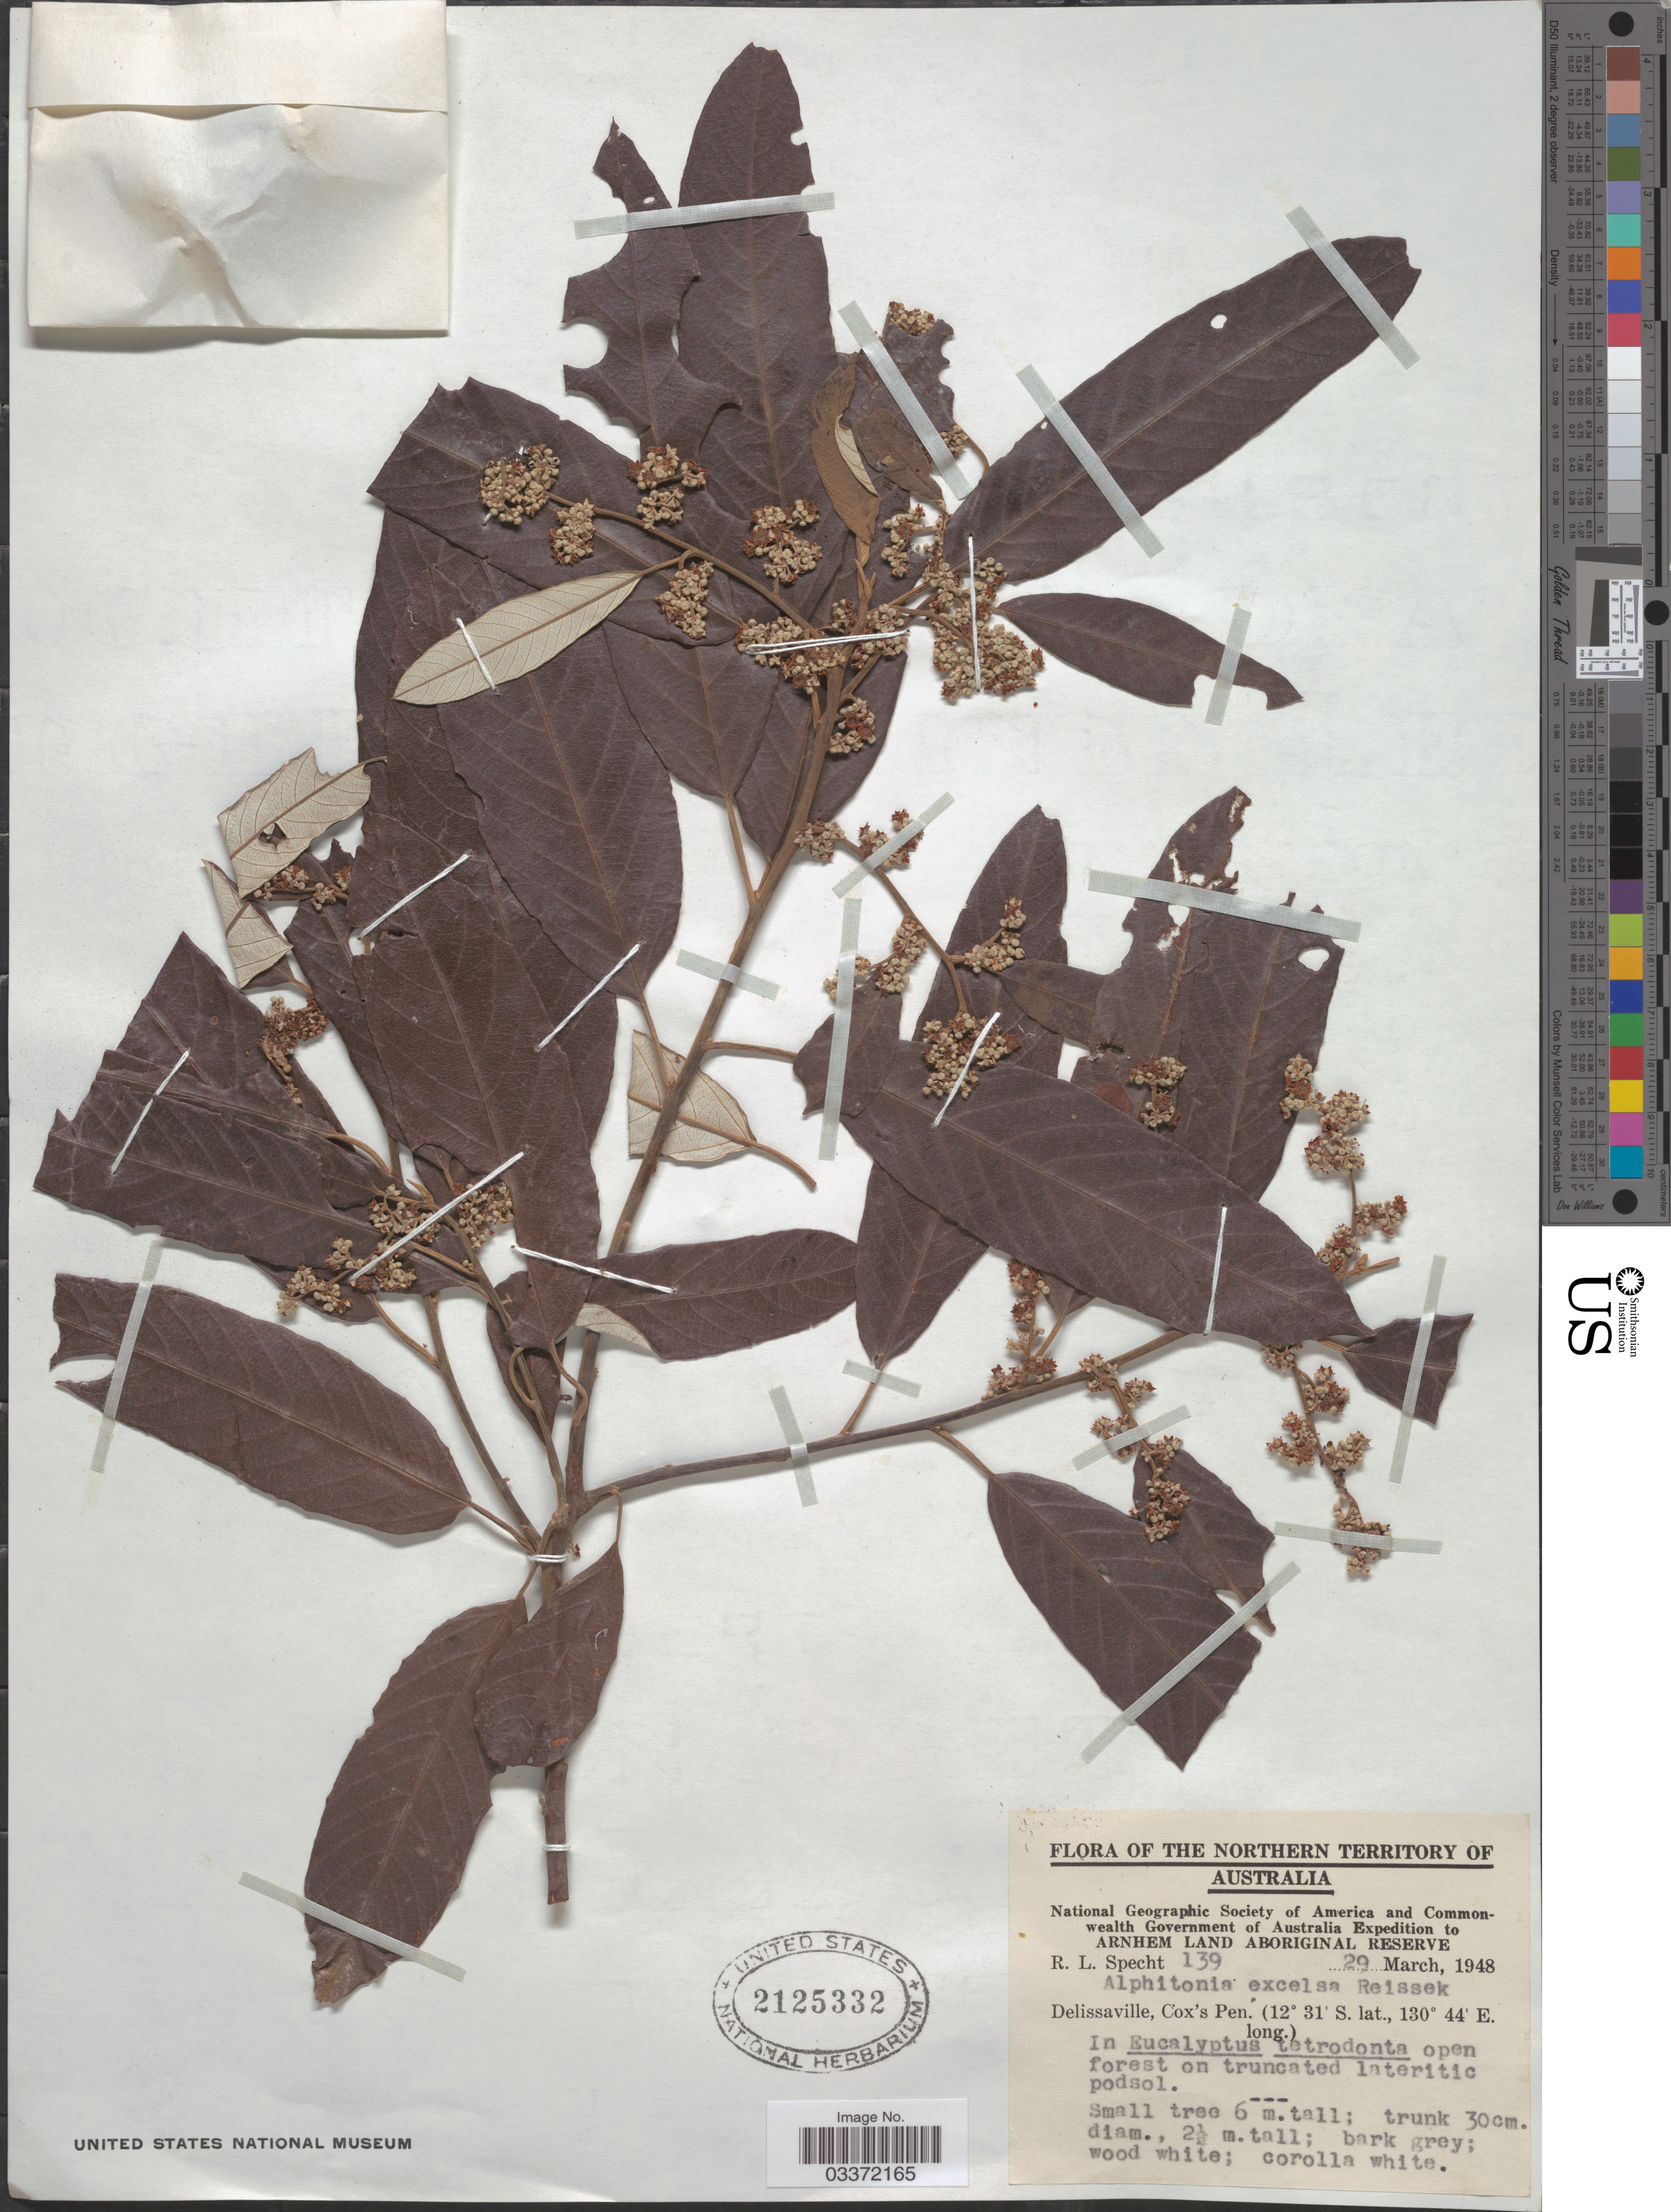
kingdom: Plantae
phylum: Tracheophyta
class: Magnoliopsida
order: Rosales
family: Rhamnaceae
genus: Alphitonia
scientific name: Alphitonia excelsa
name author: Reissek ex Endl.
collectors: R. L. Specht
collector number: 139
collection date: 1948-03-29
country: Australia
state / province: Northern Territory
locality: Arnhem Land Aboriginal Reserve, Delissaville, Cox's Pen.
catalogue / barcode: US 2125332